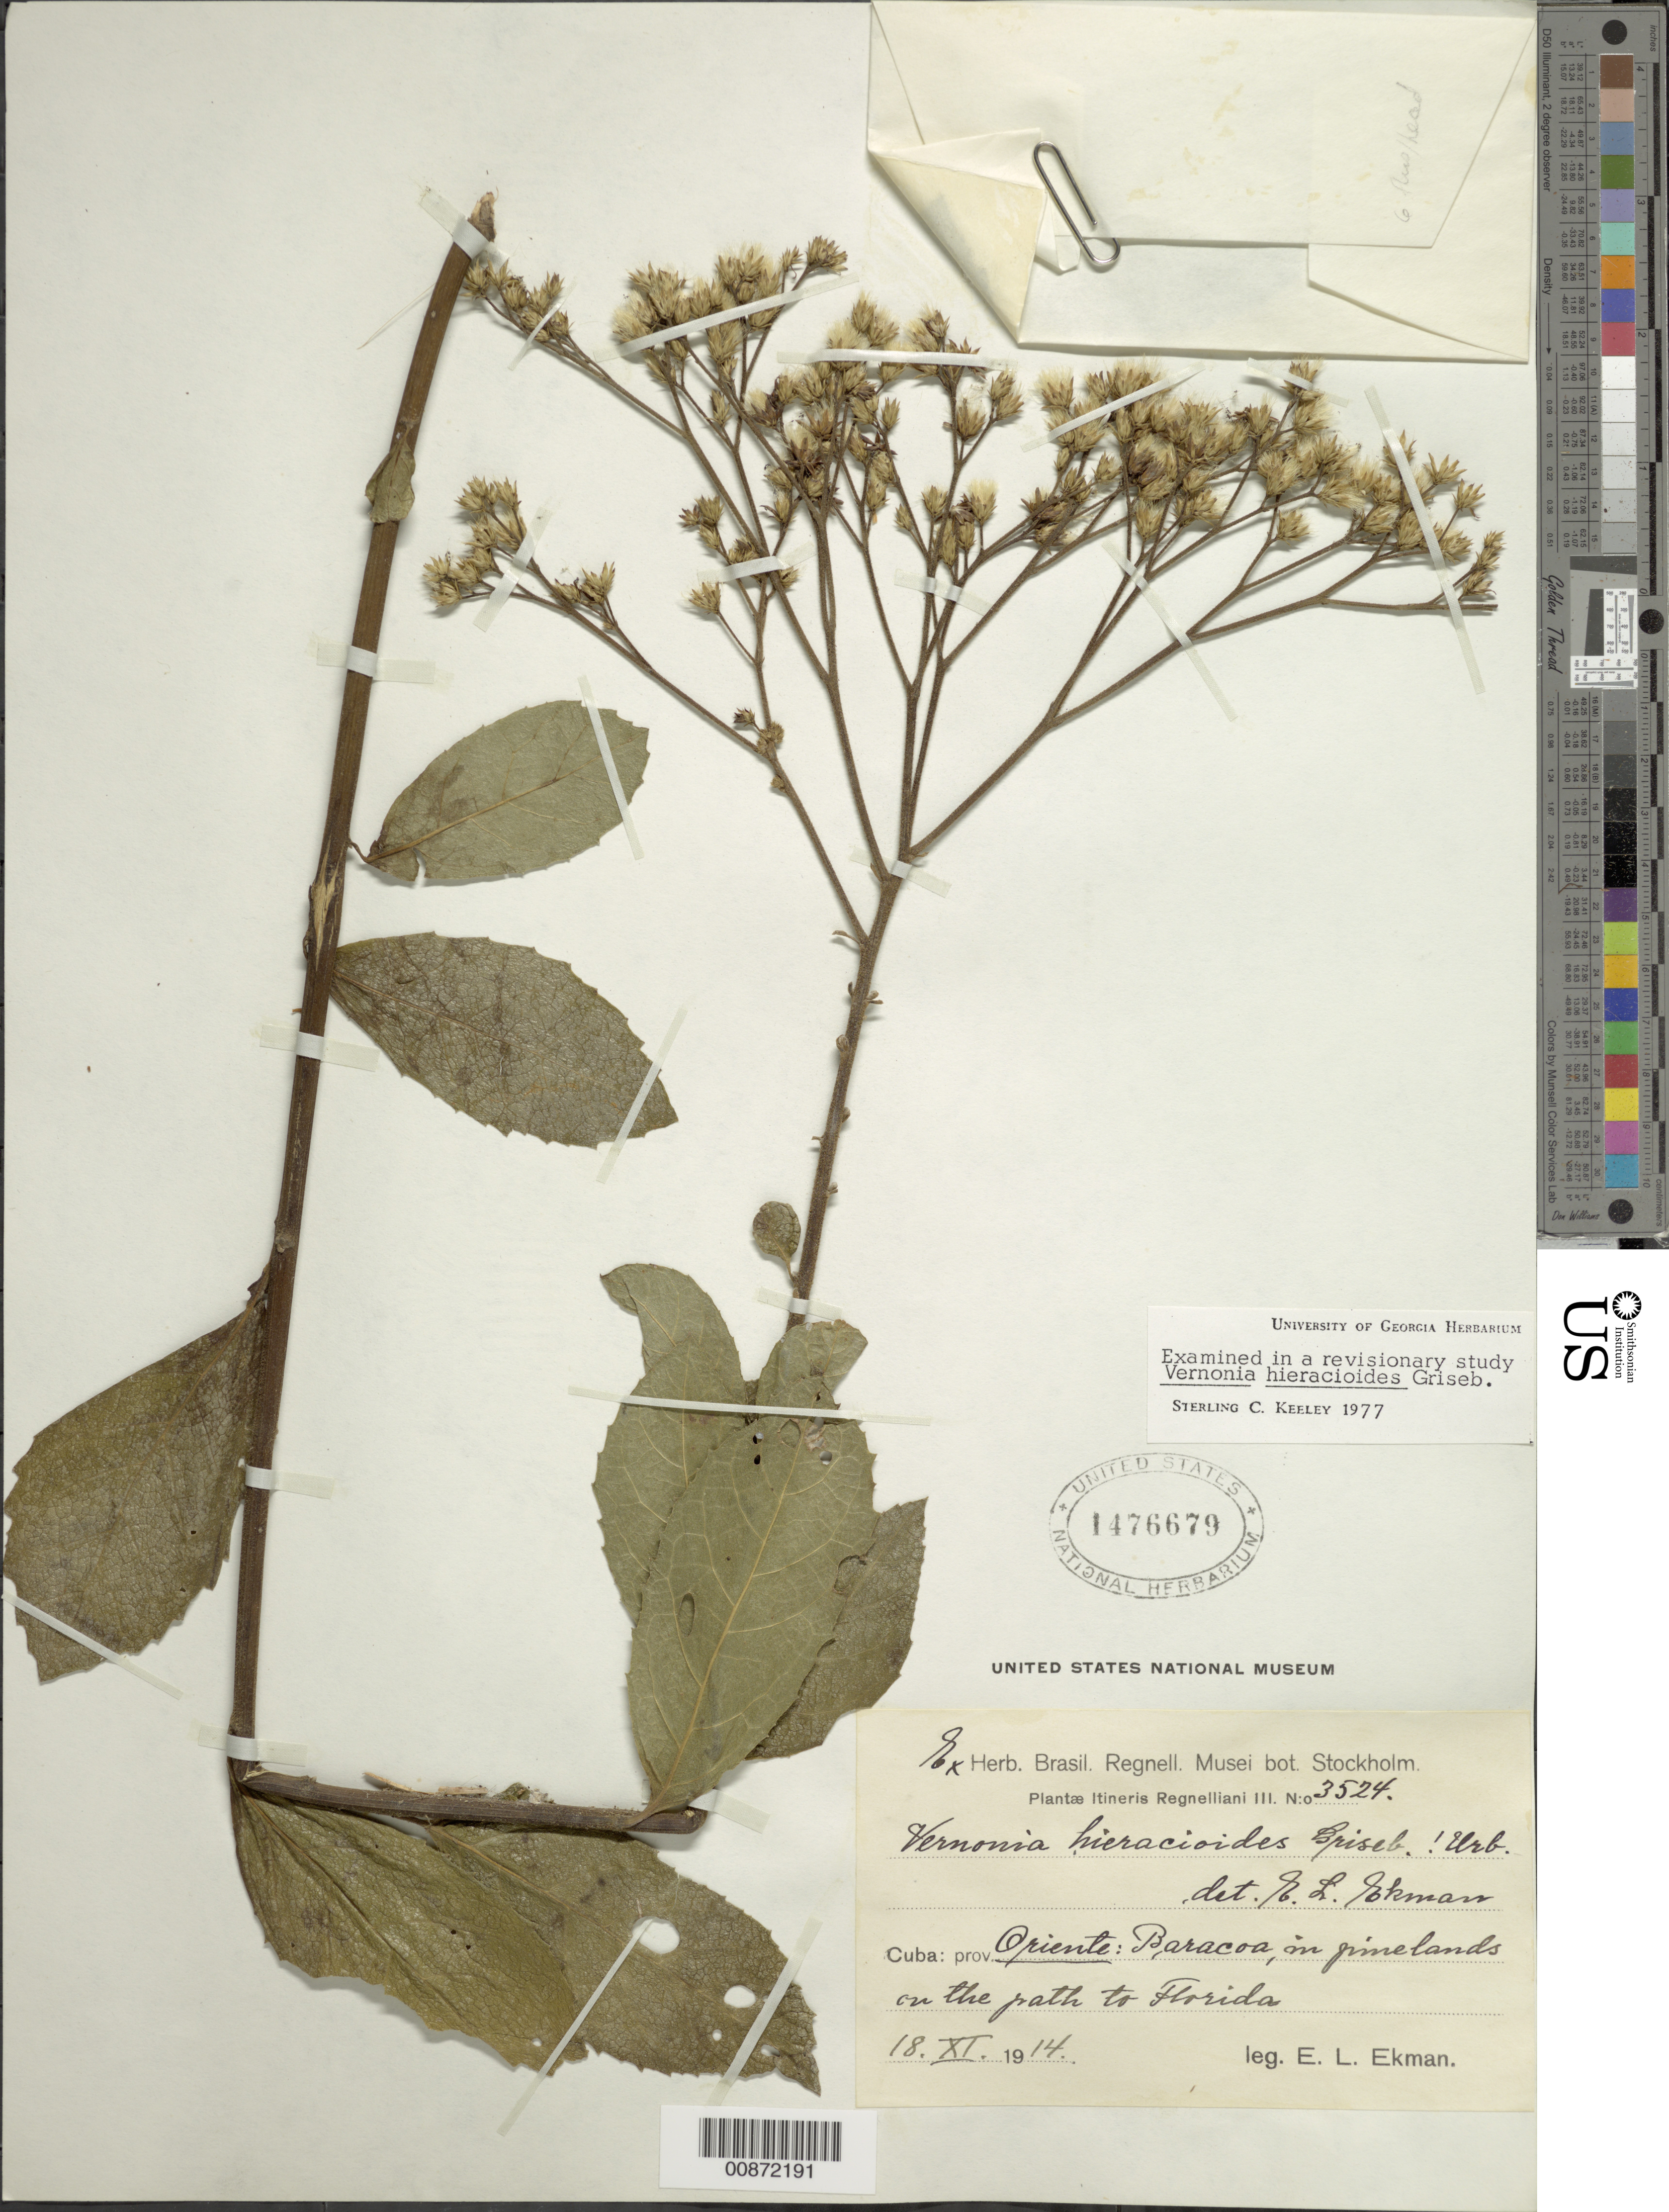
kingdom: Plantae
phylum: Tracheophyta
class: Magnoliopsida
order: Asterales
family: Asteraceae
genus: Vernonanthura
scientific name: Vernonanthura hieracioides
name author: (Griseb.) H. Rob.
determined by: Ekman, E. L.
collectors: E. L. Ekman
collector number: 3524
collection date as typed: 18 Jun 1914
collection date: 1914-06-18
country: Cuba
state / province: Oriente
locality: Baracoa, on the path to Florida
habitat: In pinelands, along path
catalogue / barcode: US 1476679